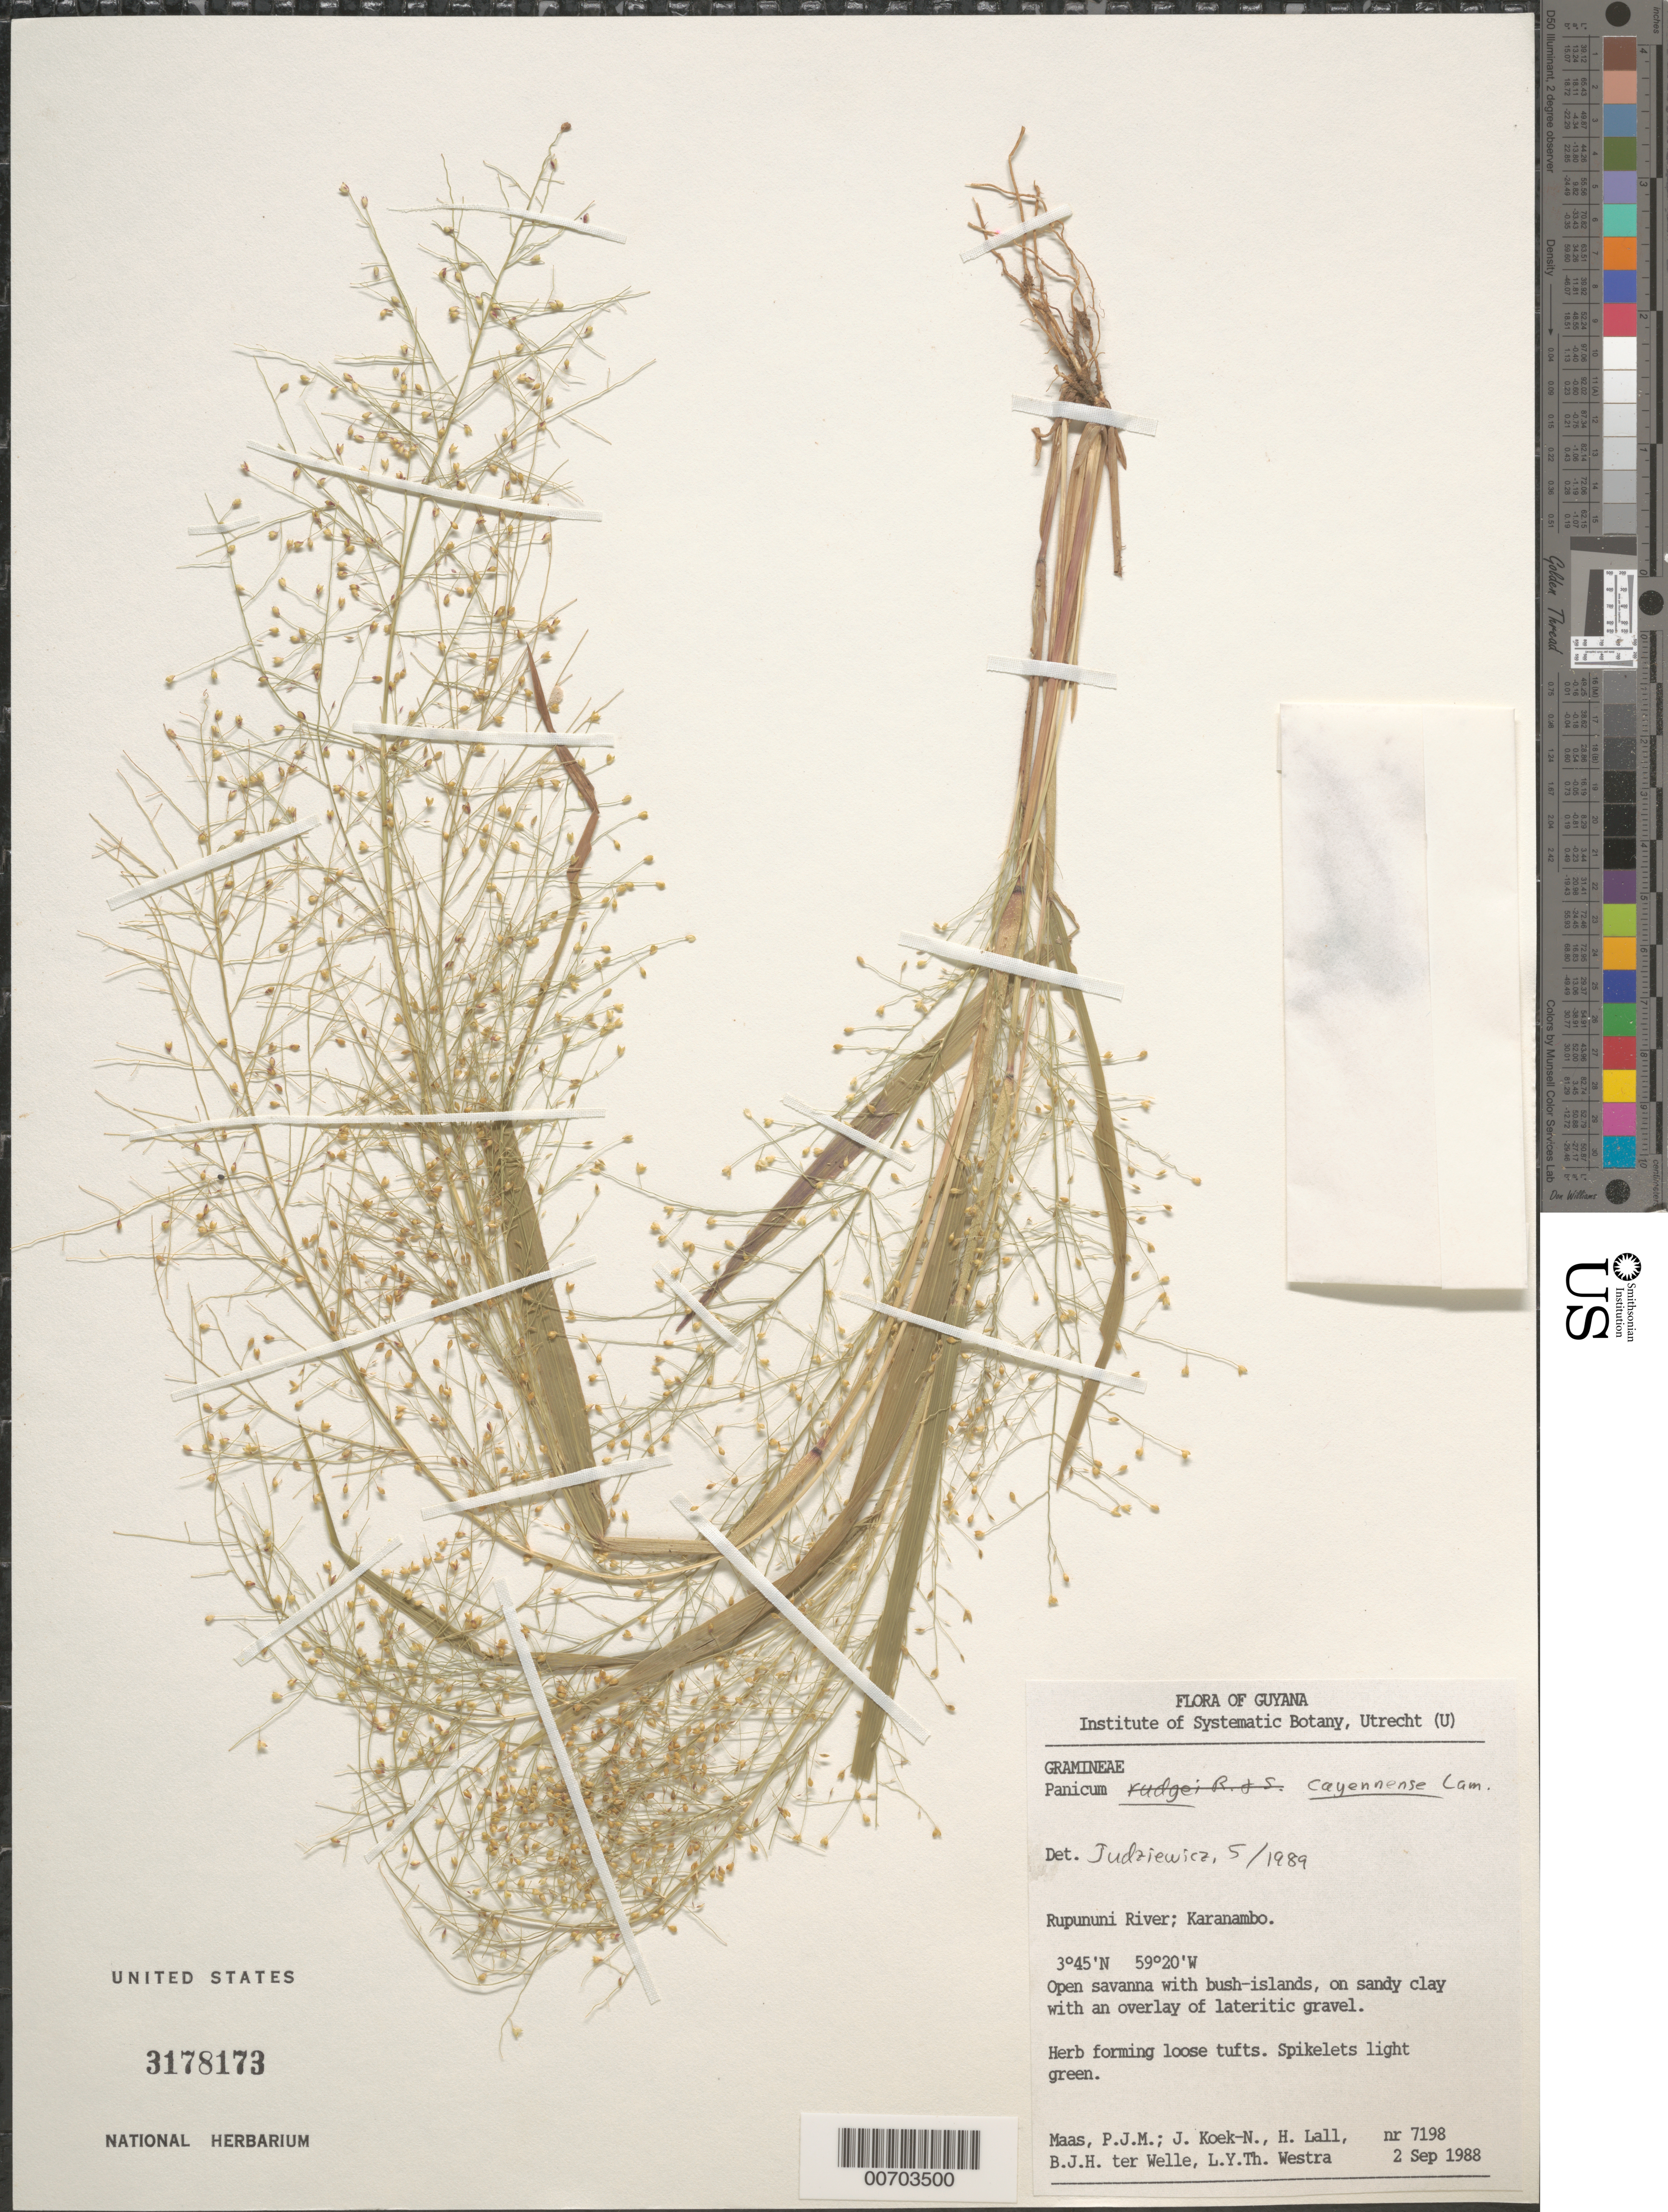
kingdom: Plantae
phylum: Tracheophyta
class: Liliopsida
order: Poales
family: Poaceae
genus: Panicum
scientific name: Panicum cayennense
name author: Lam.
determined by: Judziewicz, E. J.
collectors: P. Maas, J. Koek-Noorman, H. Lall, B. Welle & L. Y. T. Westra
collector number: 7198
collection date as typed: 2-Sep-88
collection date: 1988-09-02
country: Guyana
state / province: U. Takutu-U. Essequibo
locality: Karanambo, Rupununi River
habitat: Open savanna with bush-islands, on sandy clay with an overlay of lateritic gravel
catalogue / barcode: US 3178173